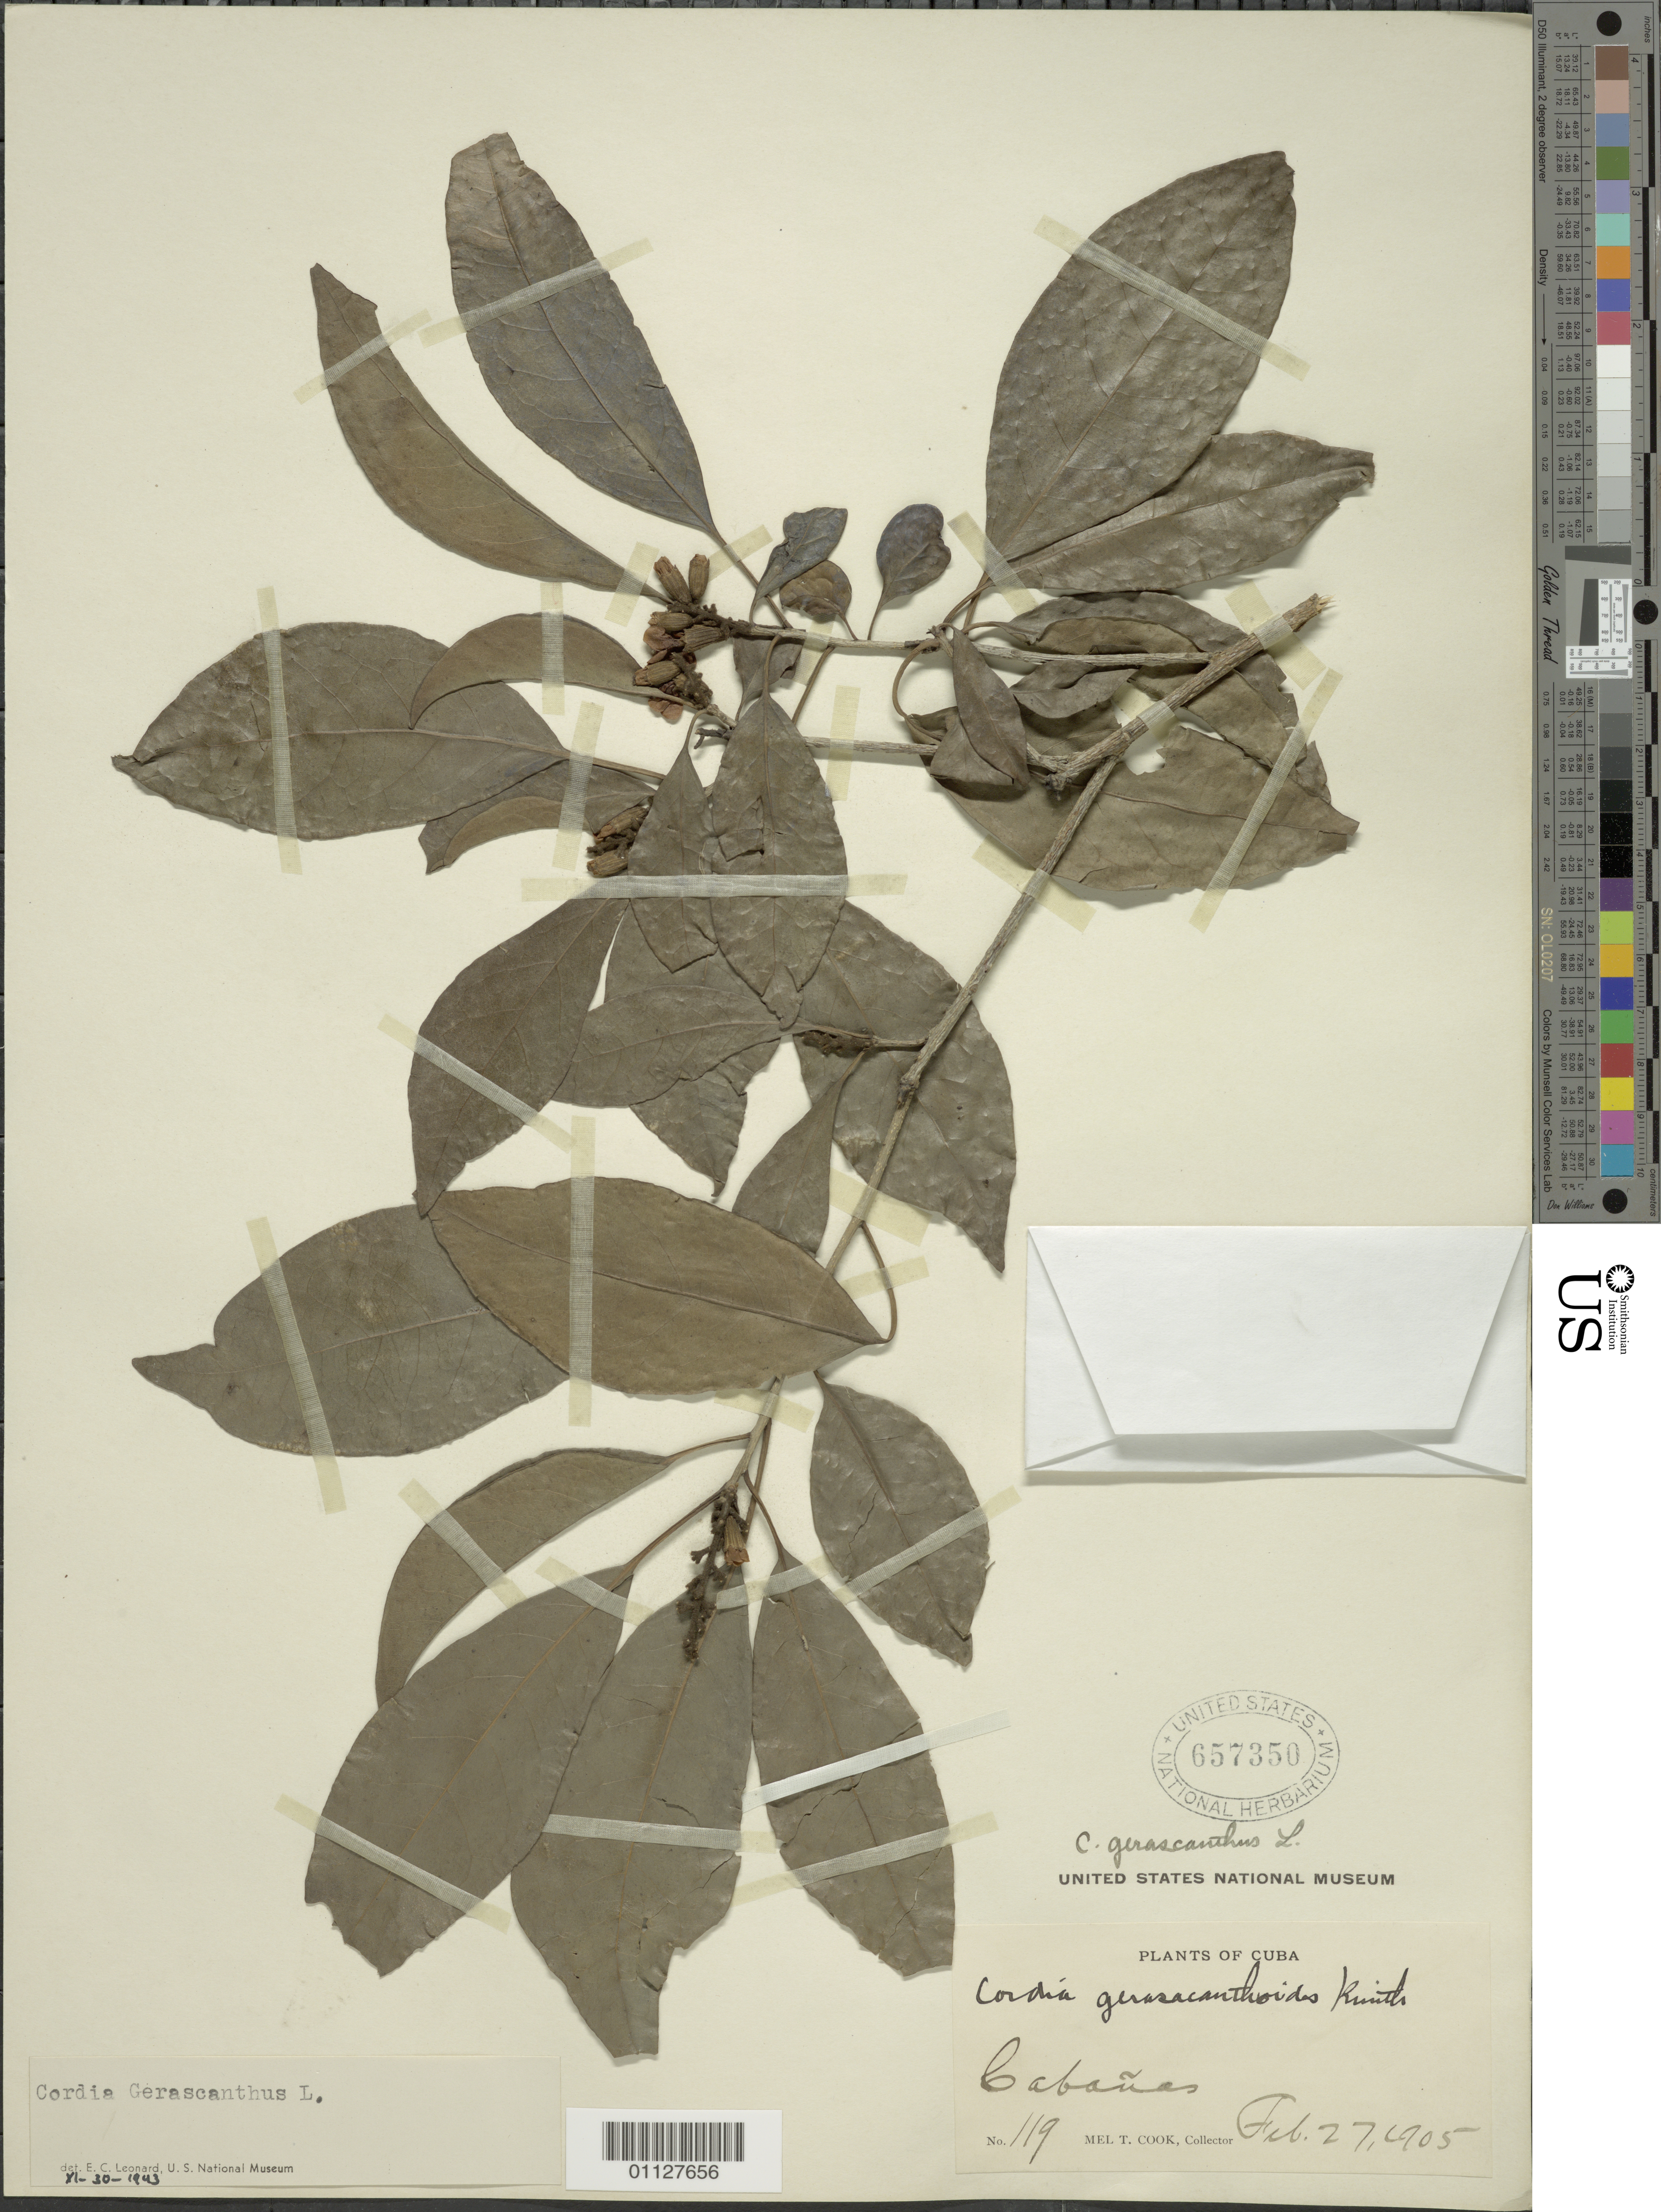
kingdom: Plantae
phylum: Tracheophyta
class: Magnoliopsida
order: Boraginales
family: Cordiaceae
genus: Cordia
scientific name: Cordia gerascanthus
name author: L.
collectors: M. T. Cook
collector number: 119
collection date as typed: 27 Feb 1905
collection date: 1905-02-27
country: Cuba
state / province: Pinar del Rio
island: Cuba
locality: Cabanas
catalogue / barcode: US 657350